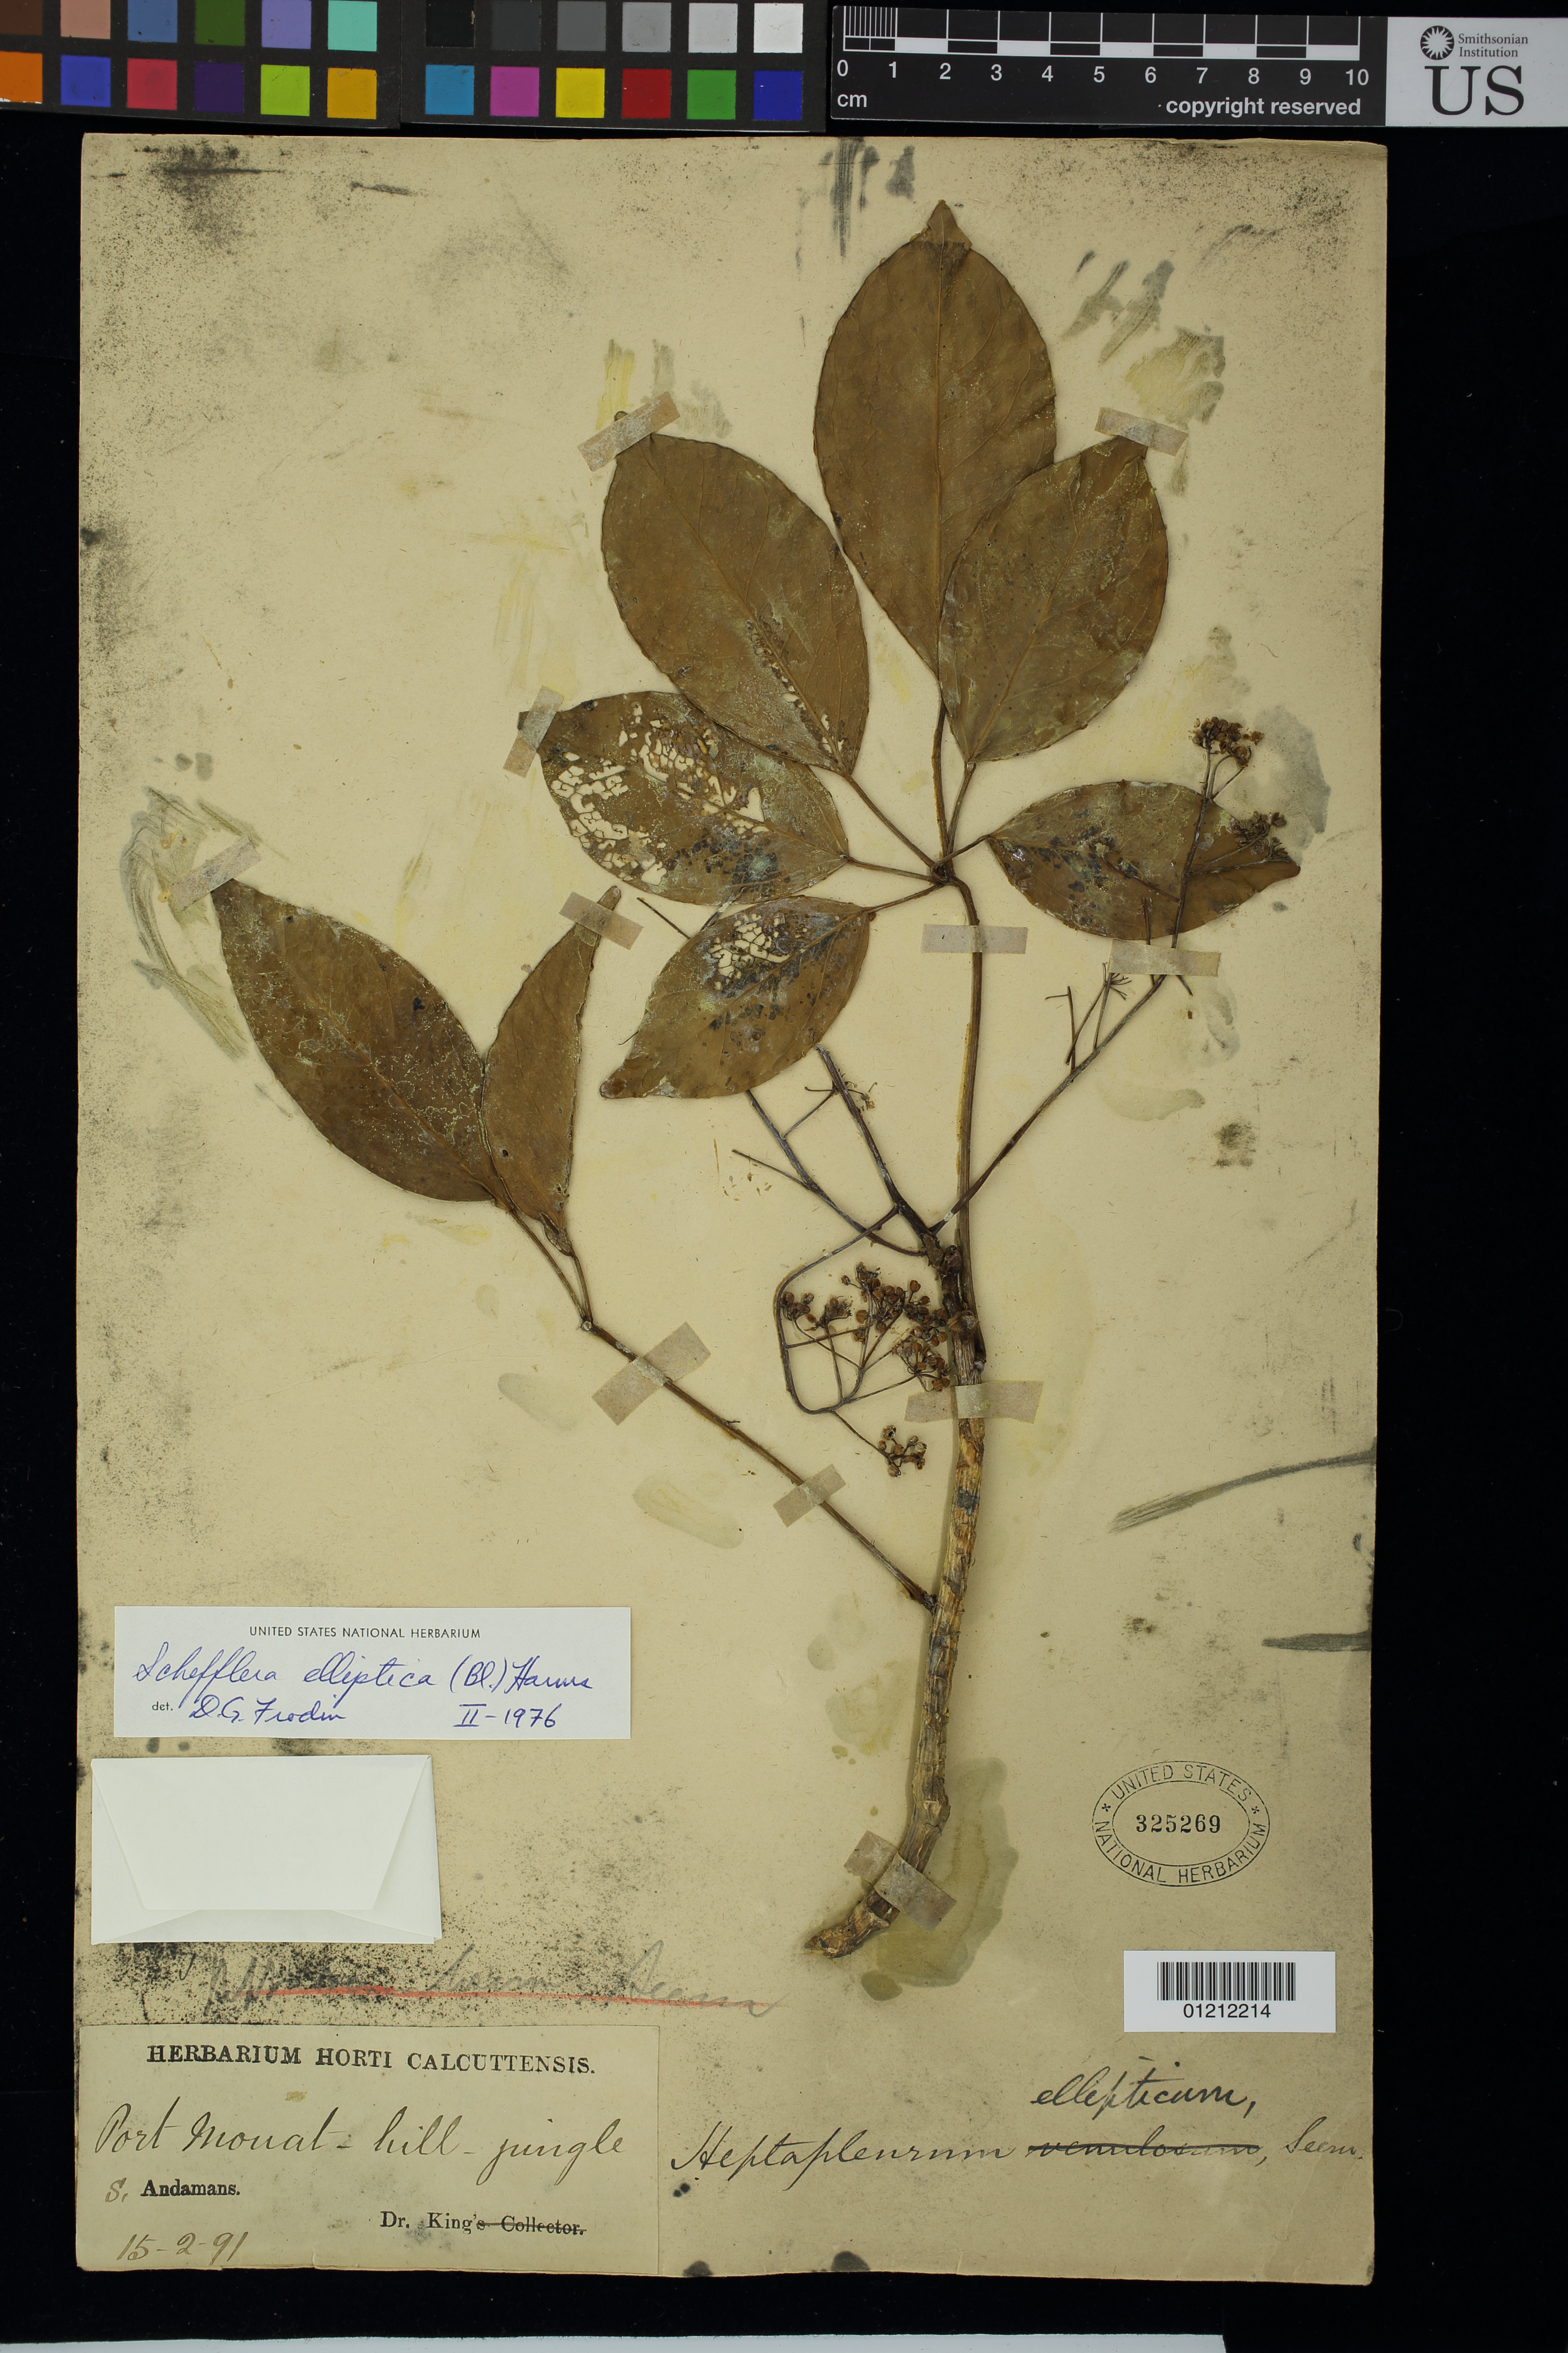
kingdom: Plantae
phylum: Tracheophyta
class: Magnoliopsida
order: Apiales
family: Araliaceae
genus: Schefflera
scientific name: Schefflera elliptica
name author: (Blume) Harms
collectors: G. King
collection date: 1891-02-15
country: India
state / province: Andaman and Nicobar Islands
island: South Andaman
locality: Port Mouat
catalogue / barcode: US 325269